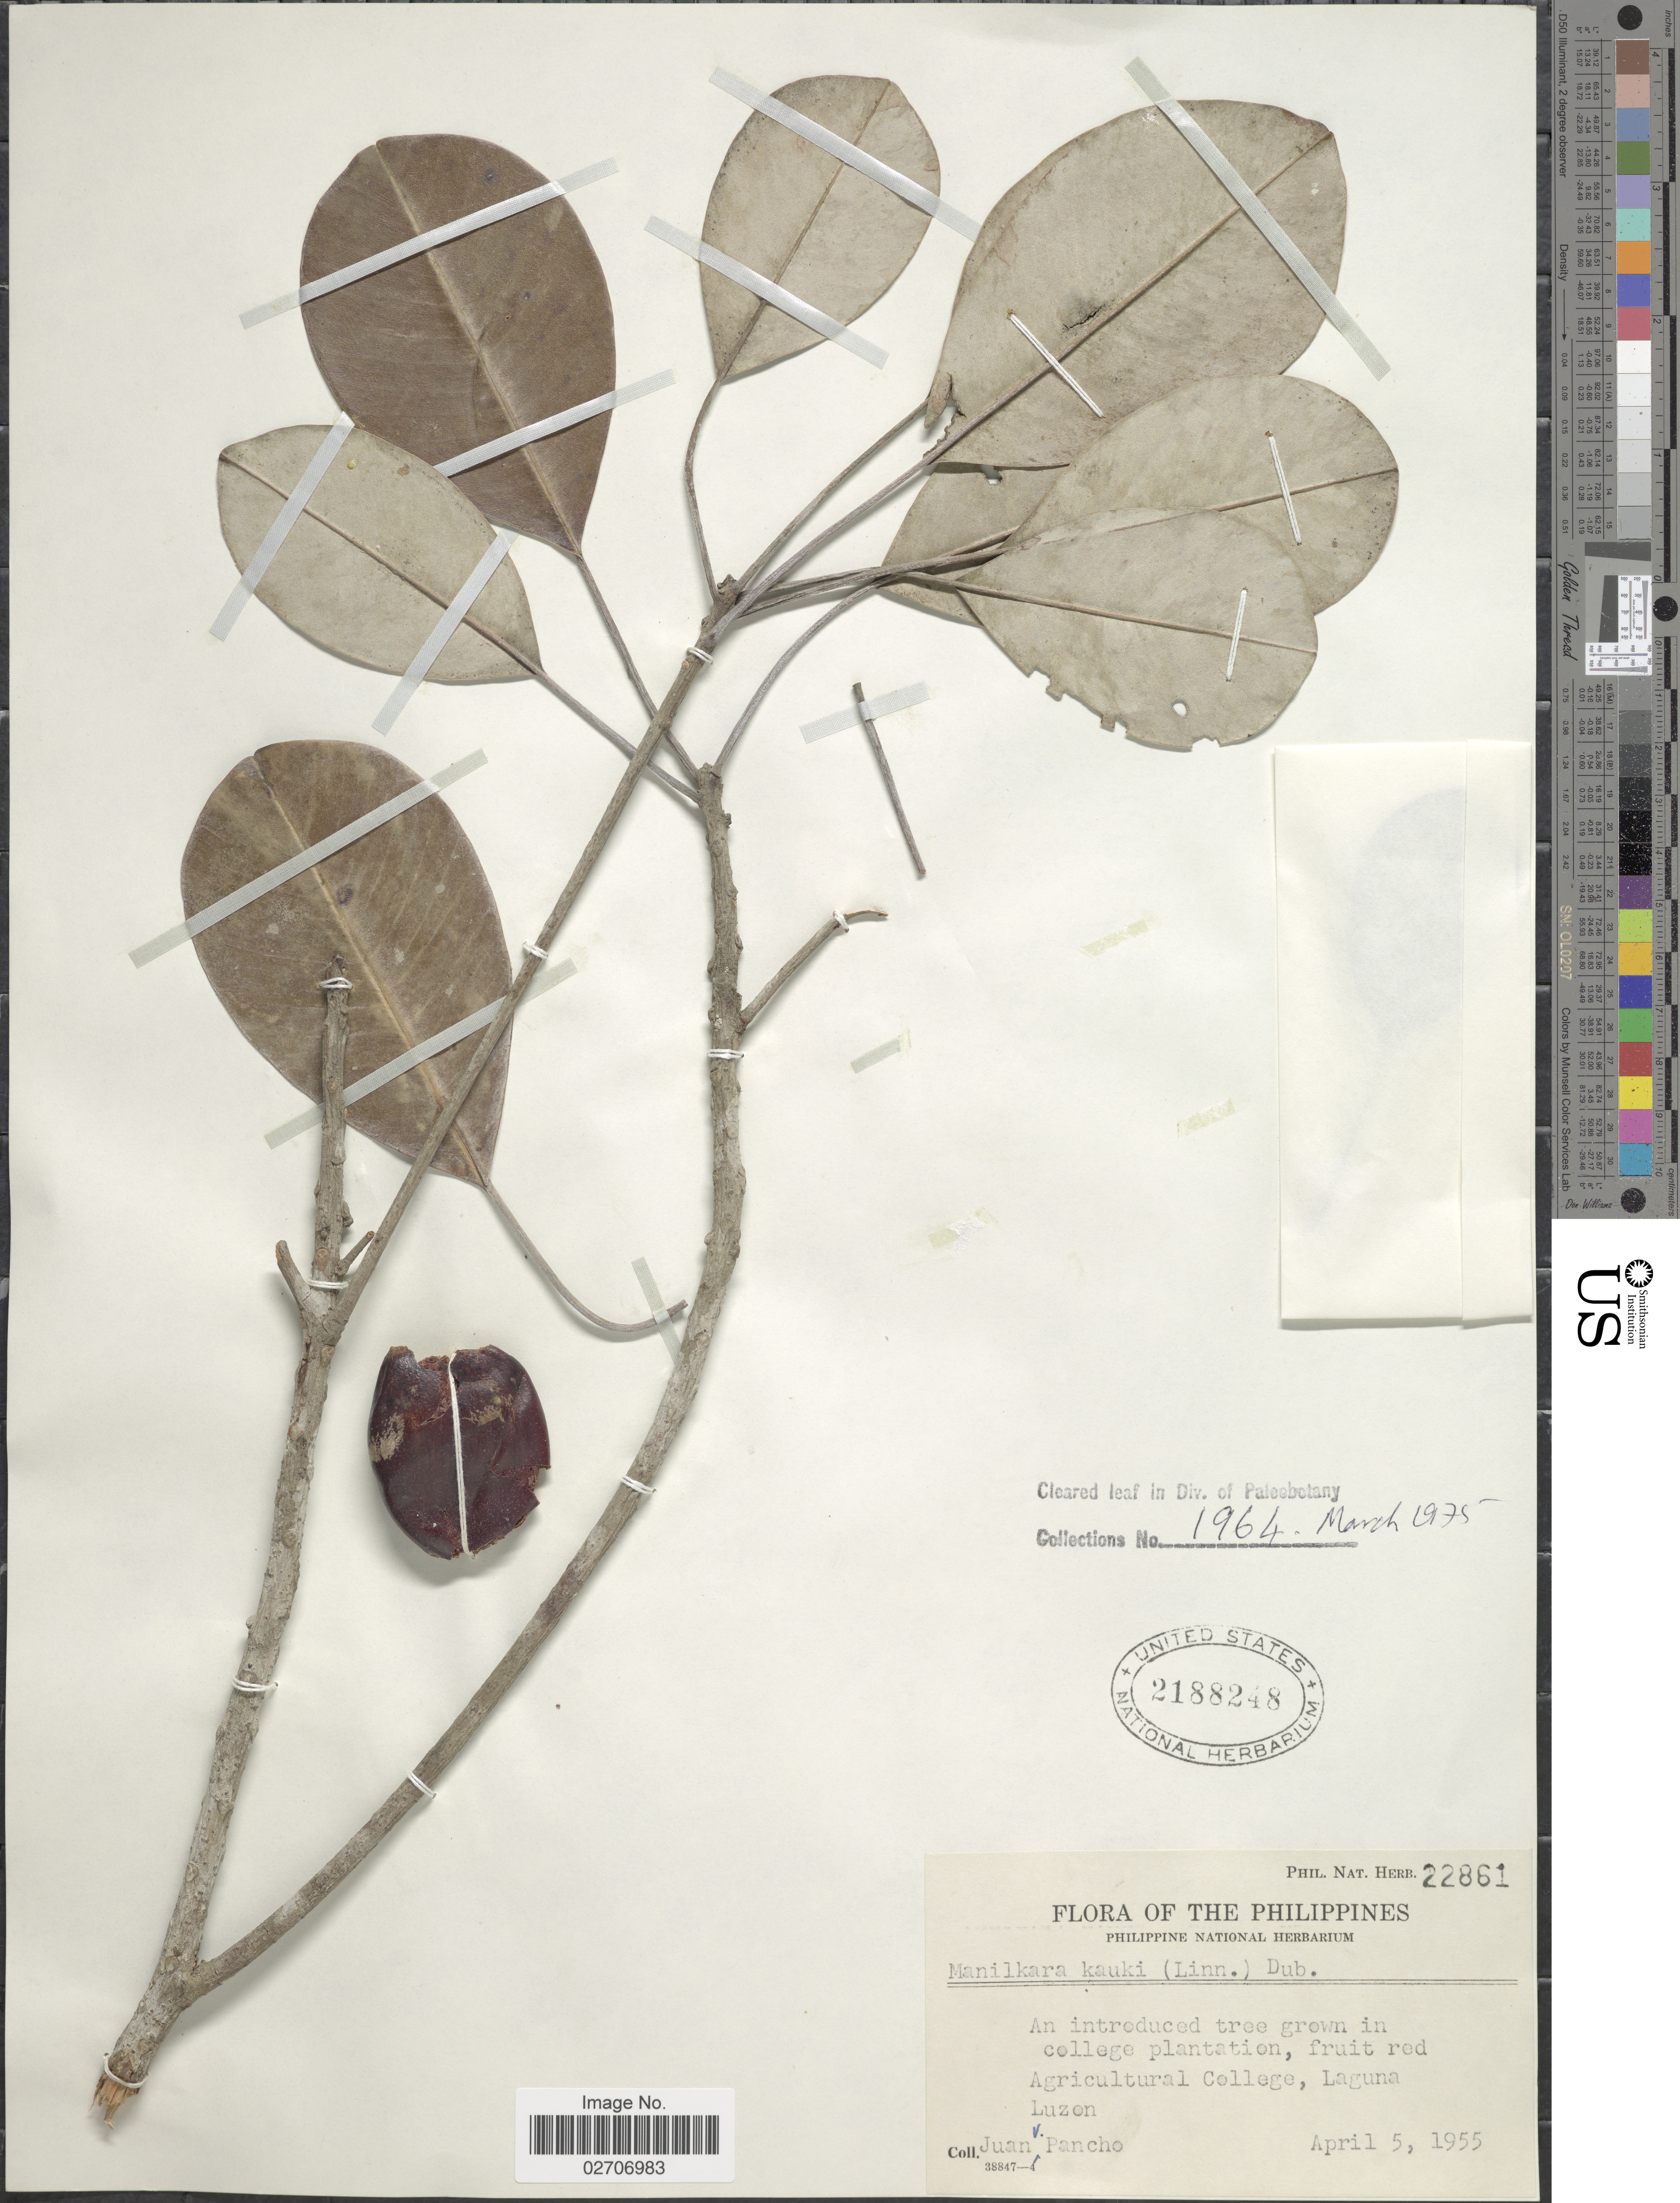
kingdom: Plantae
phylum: Tracheophyta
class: Magnoliopsida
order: Ericales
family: Sapotaceae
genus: Manilkara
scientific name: Manilkara kauki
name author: (L.) Dubard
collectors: J. Pancho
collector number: Phil. Nat. Herb. 22861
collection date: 1955-04-05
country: Philippines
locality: Agriculture College, Laguna, Luzon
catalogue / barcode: US 2188248